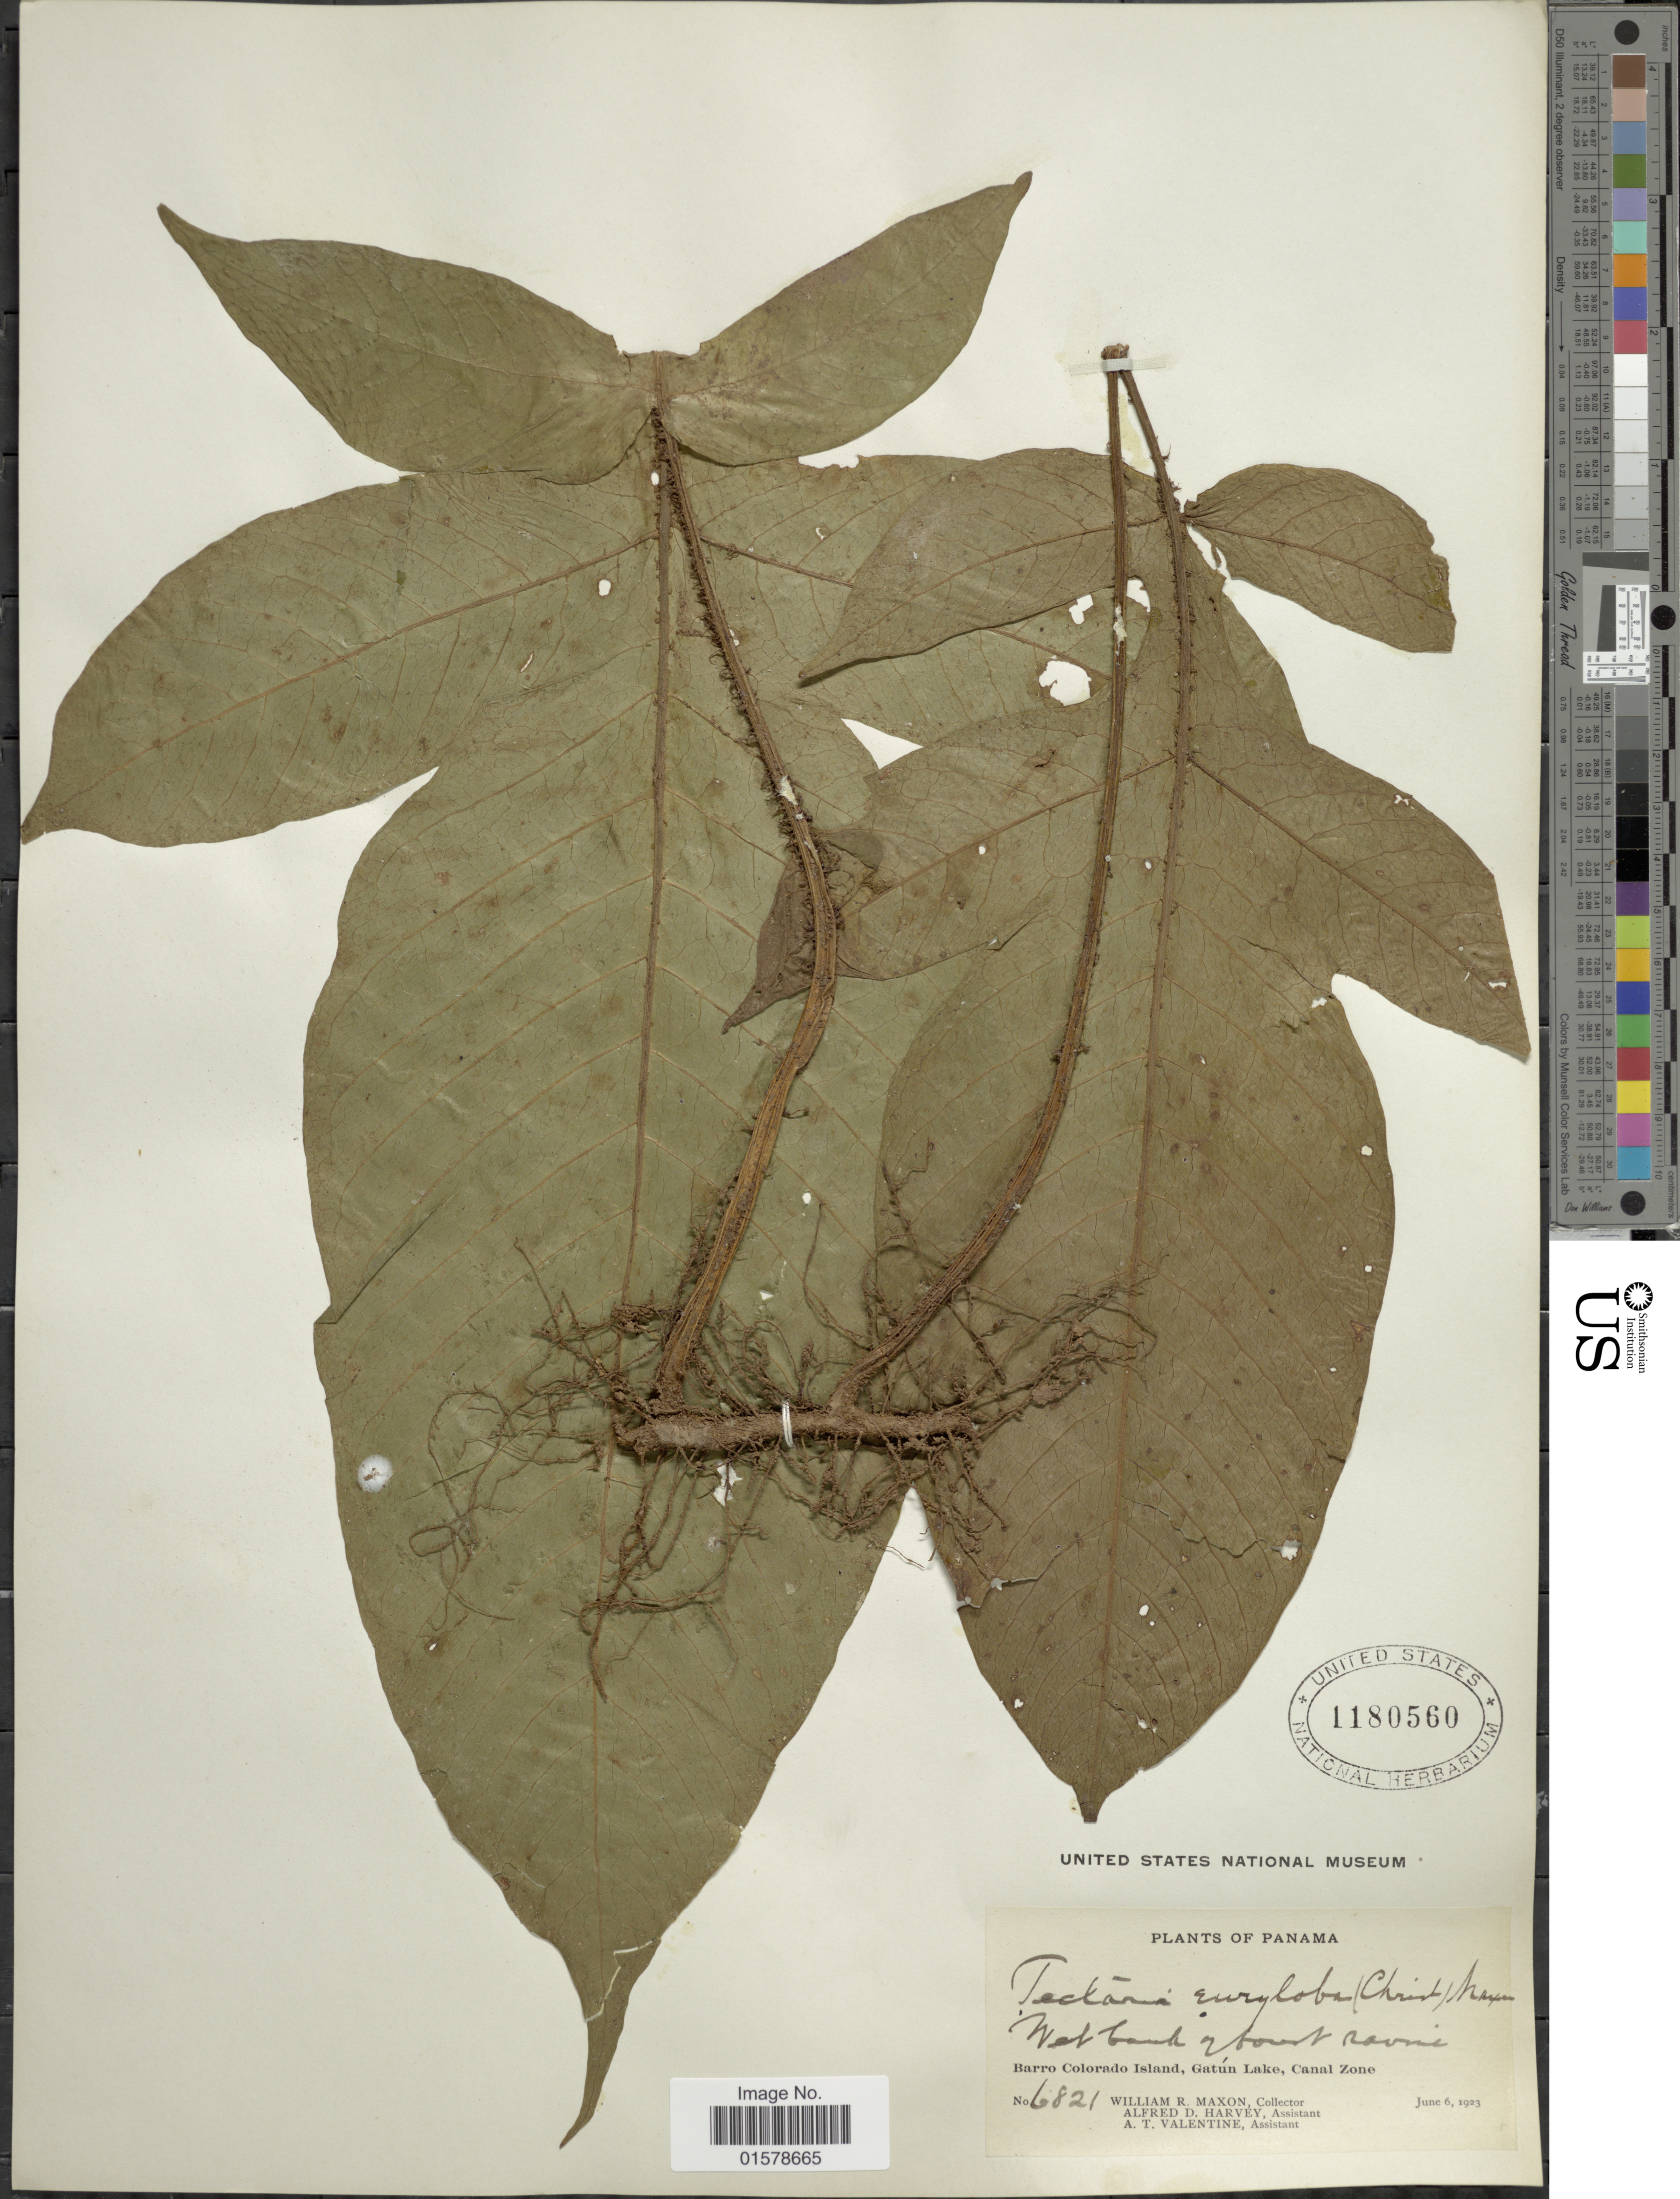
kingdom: Plantae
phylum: Tracheophyta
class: Polypodiopsida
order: Polypodiales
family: Tectariaceae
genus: Tectaria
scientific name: Tectaria nicotianifolia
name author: (Baker) C. Chr.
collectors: W. R. Maxon, A. D. Harvey & A. Valentine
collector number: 6821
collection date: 1923-06-06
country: Panama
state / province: Colón / Panamá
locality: Barro Colorade Island, Gatun Lake, Canal Zone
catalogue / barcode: US 1180560